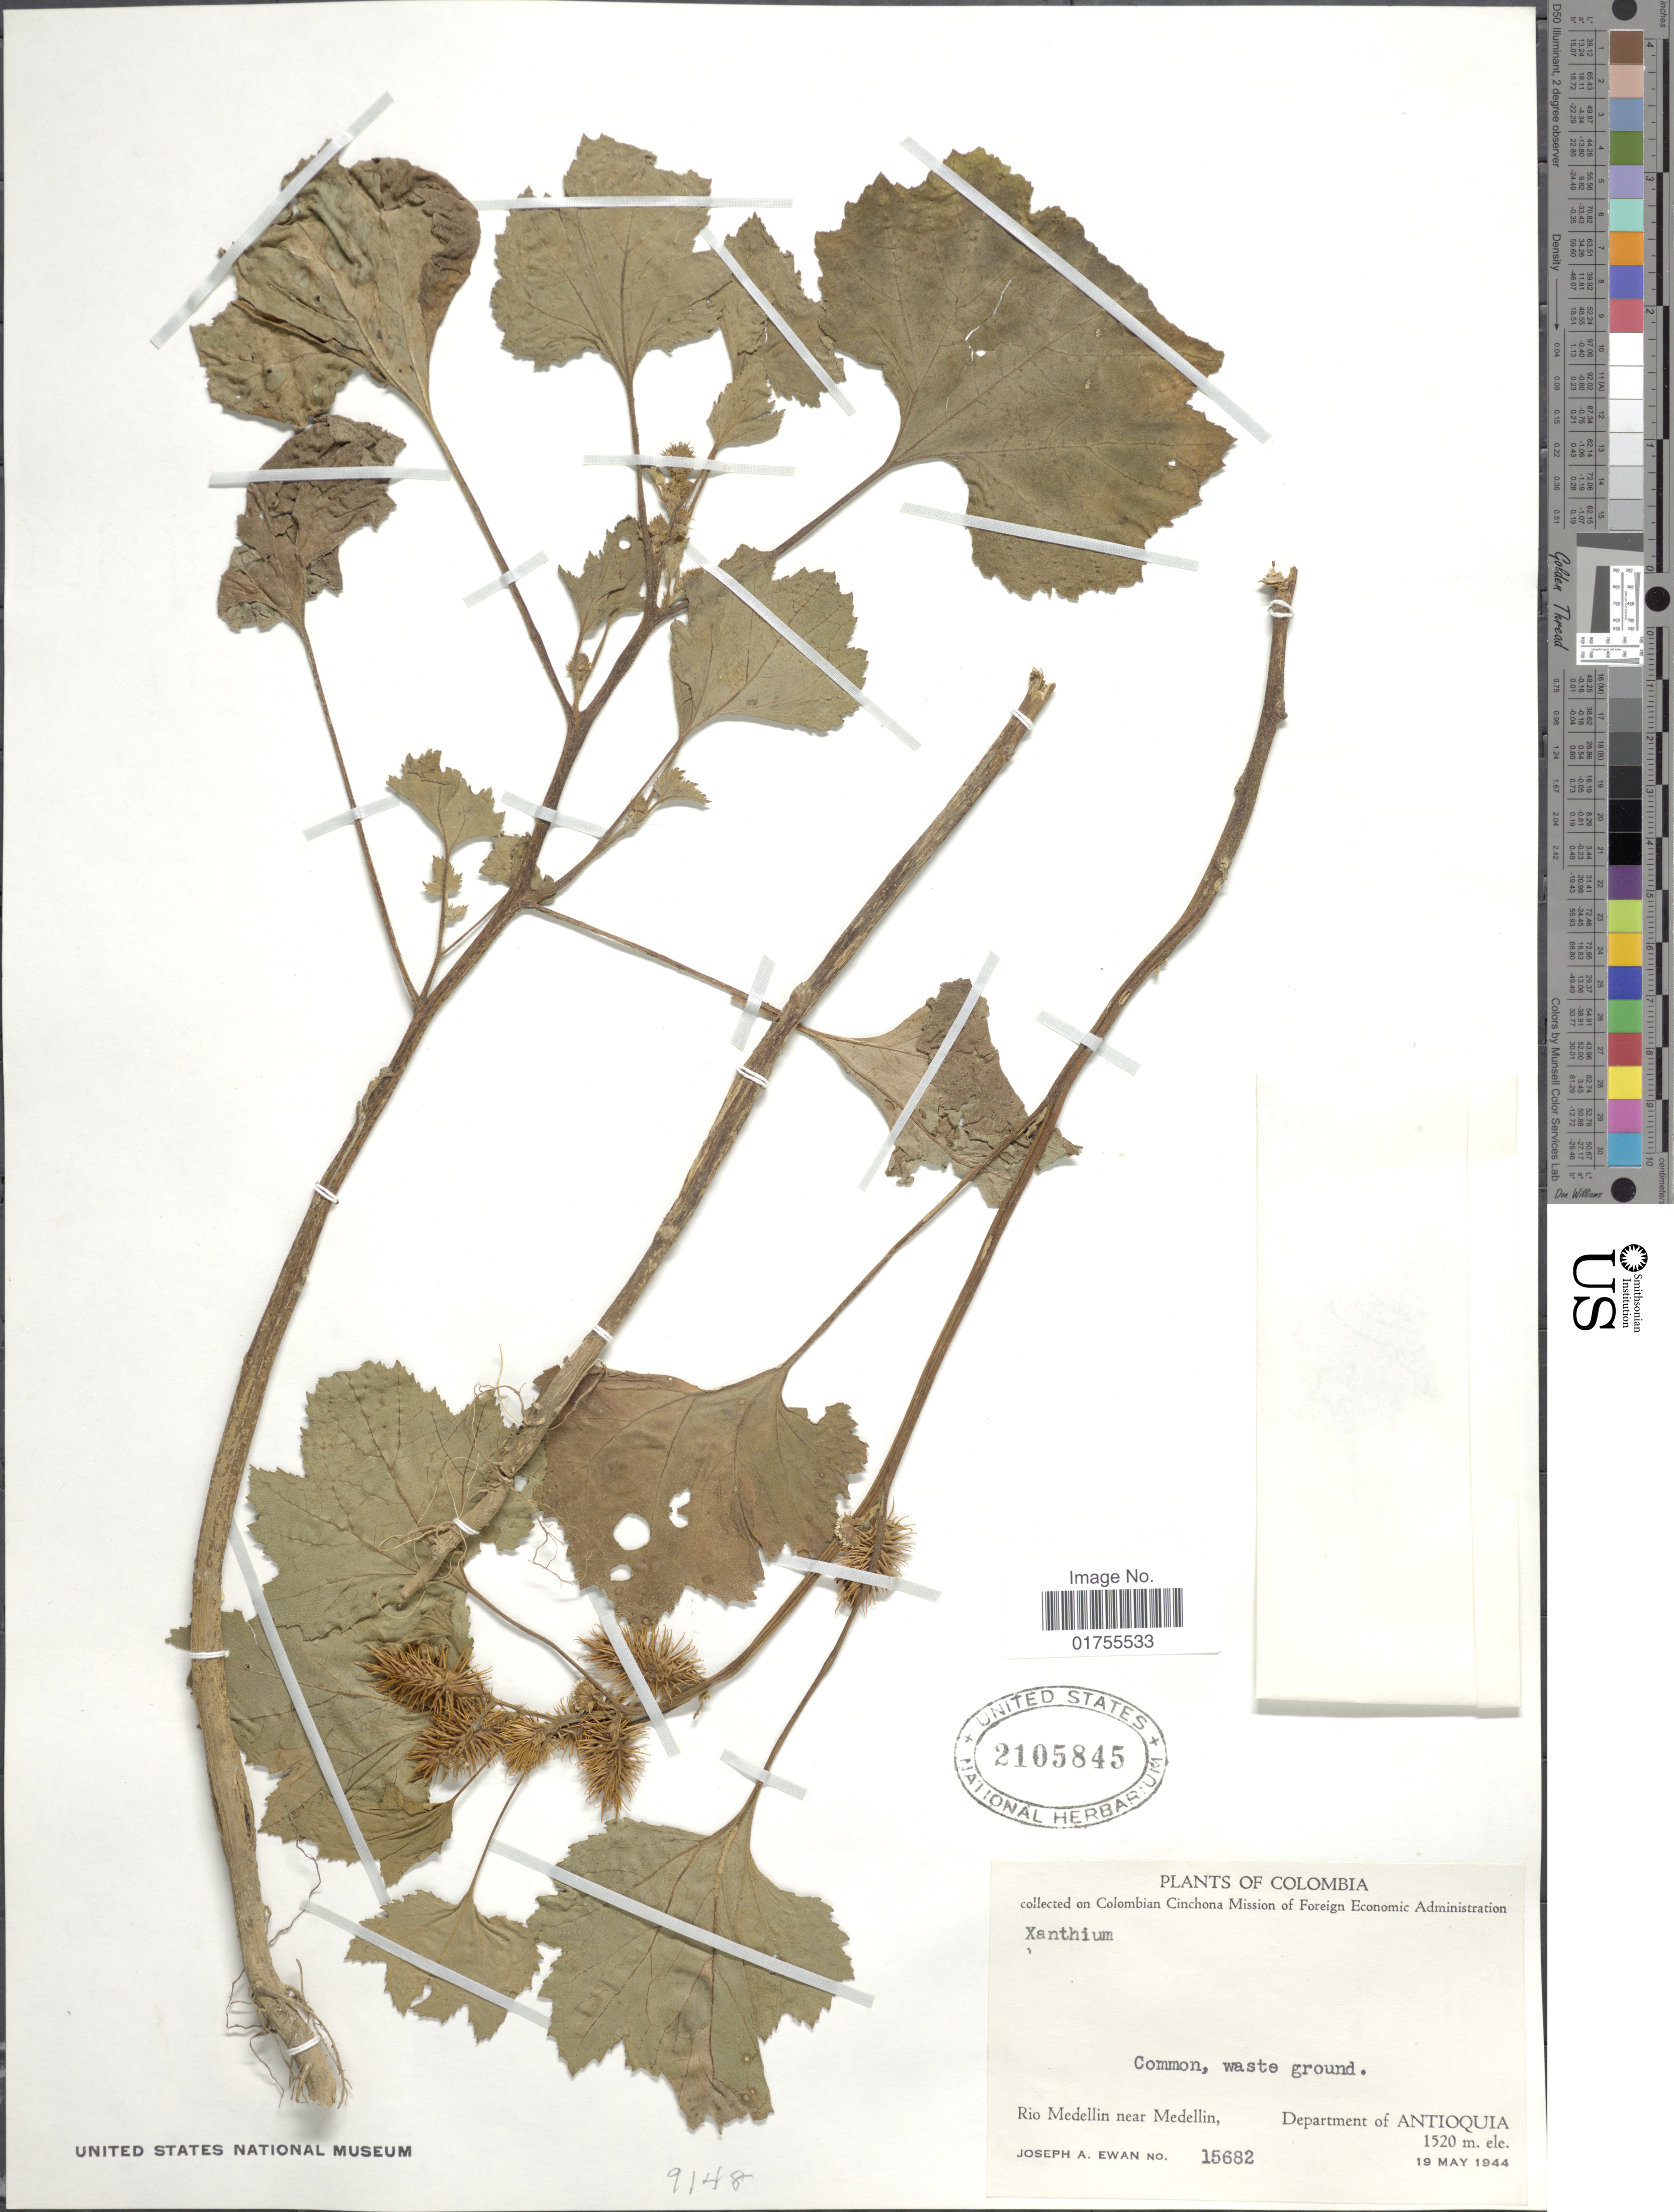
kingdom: Plantae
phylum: Tracheophyta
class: Magnoliopsida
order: Asterales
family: Asteraceae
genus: Xanthium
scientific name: Xanthium occidentale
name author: Bertol.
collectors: J. A. Ewan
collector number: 15682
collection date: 1944-05-19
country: Colombia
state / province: Antioquia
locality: Rio Medellin near Medellin, Department of Antioquia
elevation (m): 1520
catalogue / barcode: US 215845